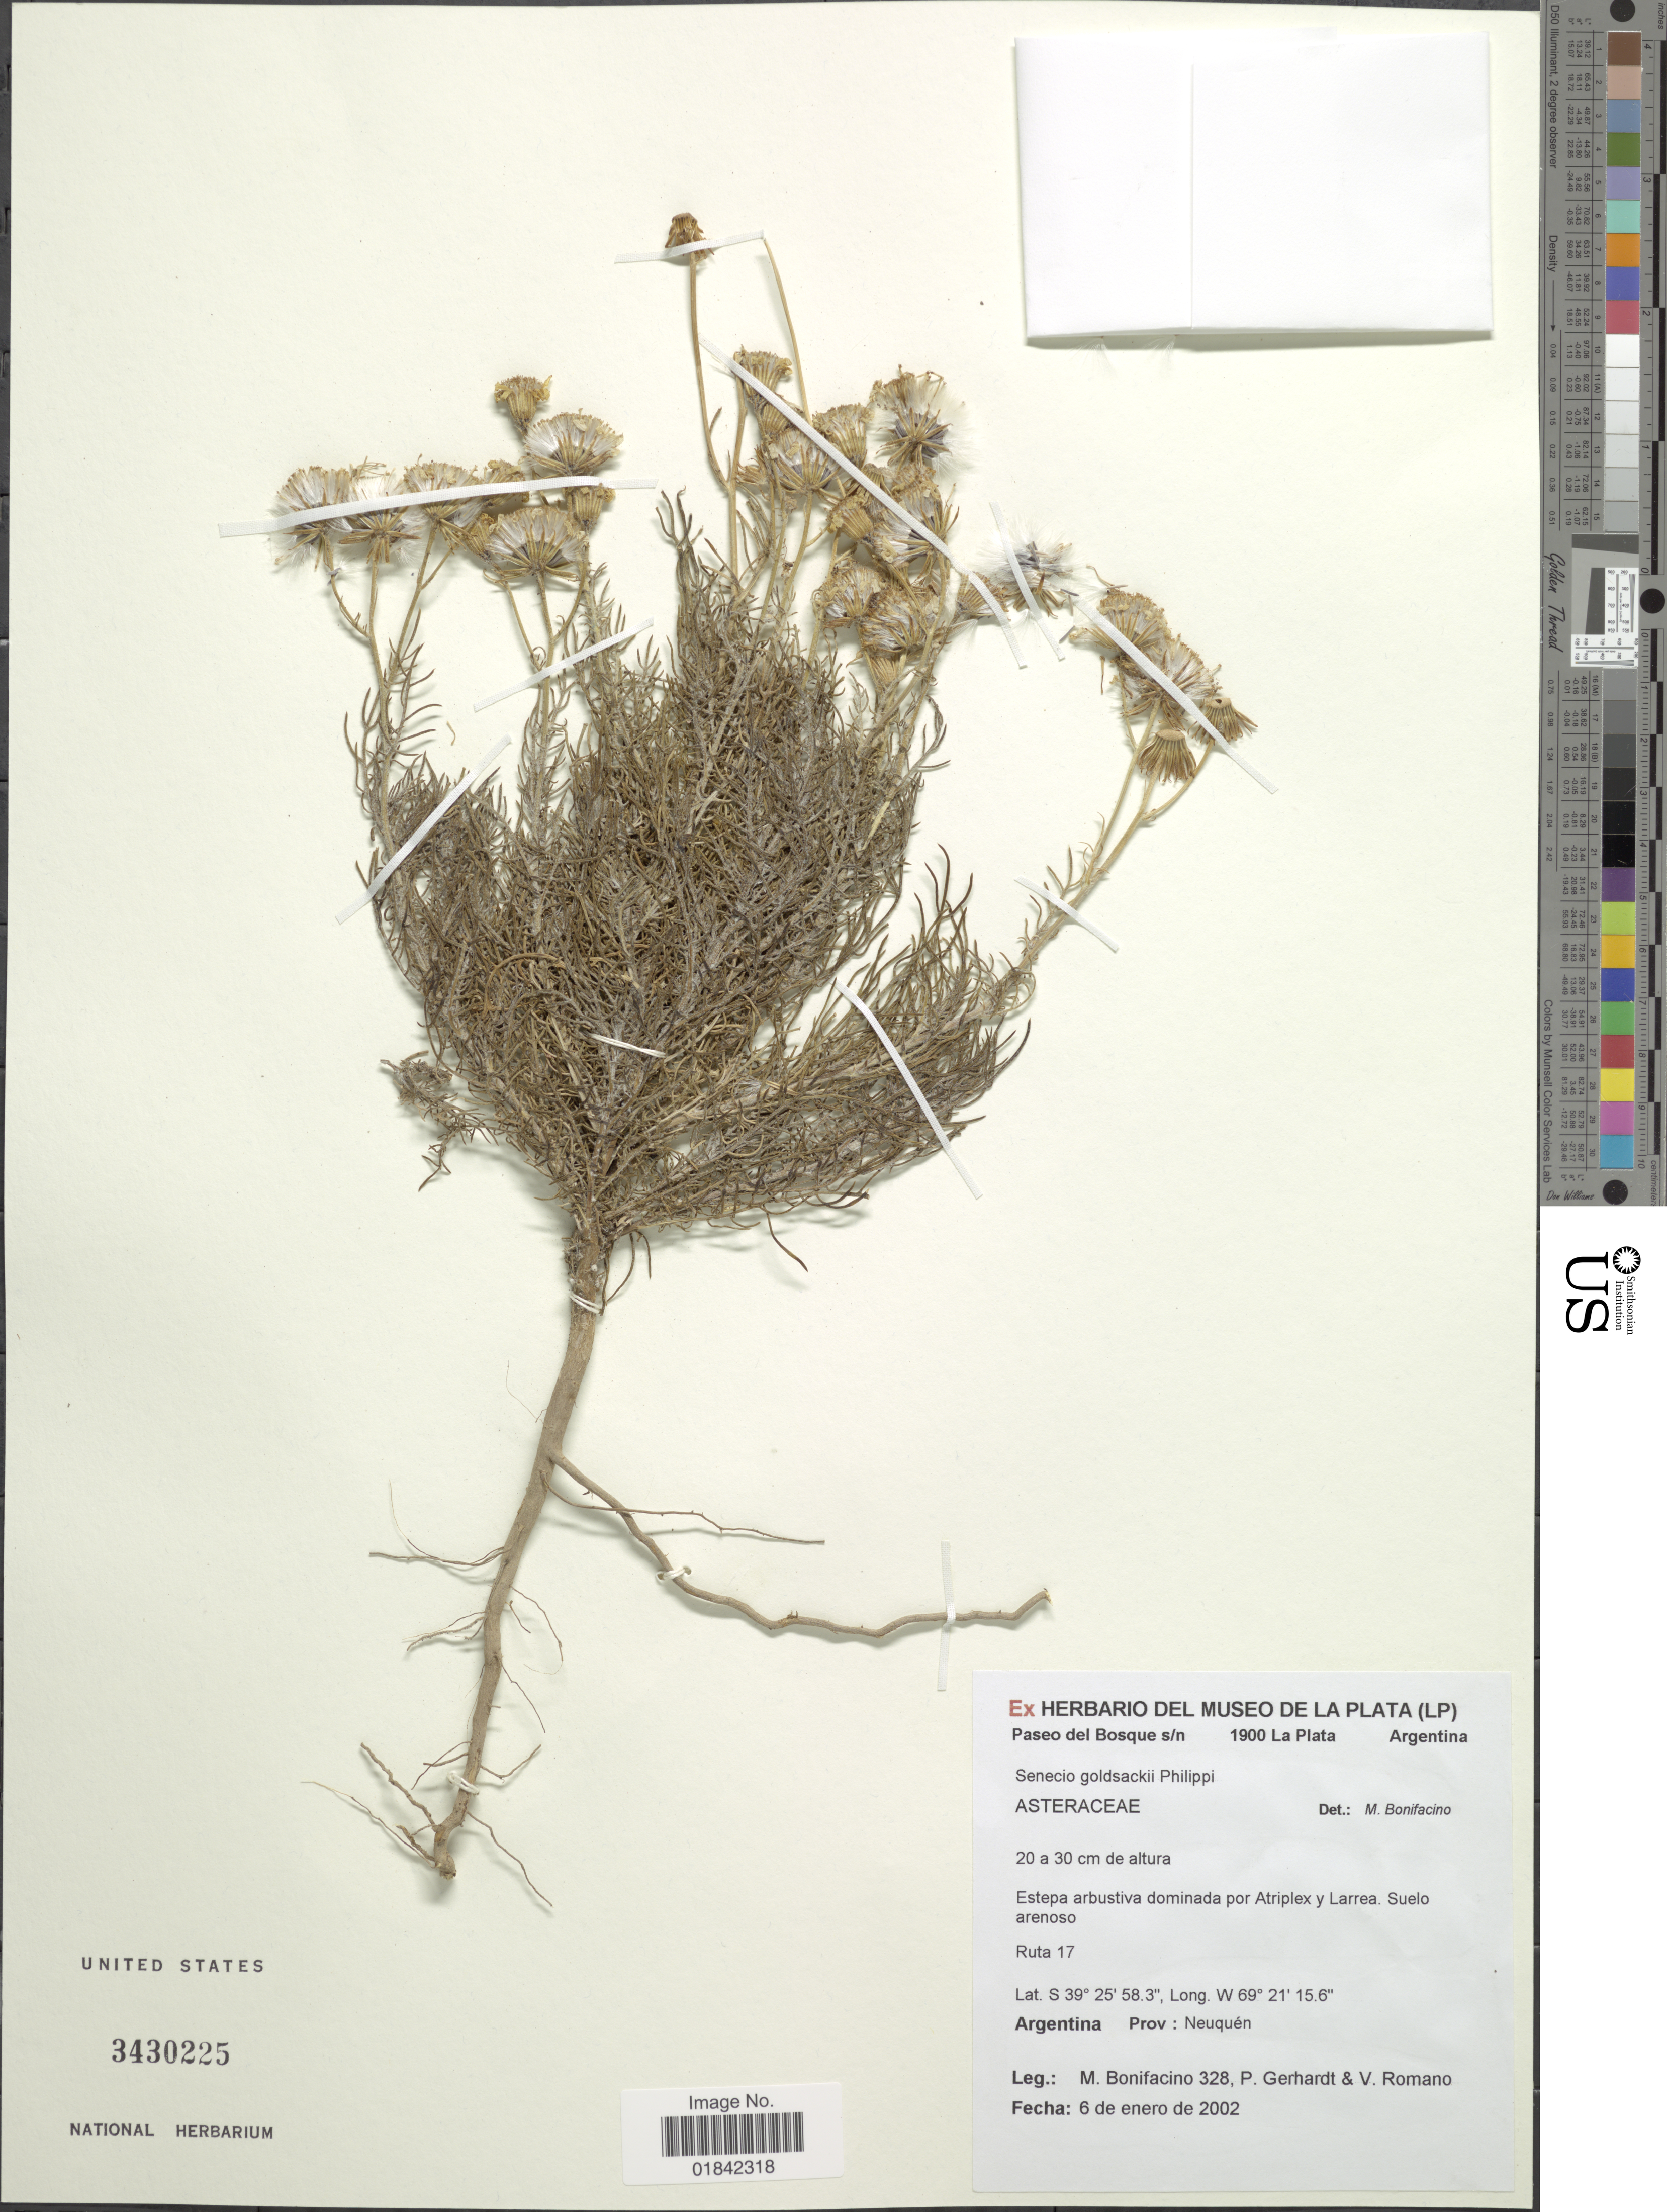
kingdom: Plantae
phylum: Tracheophyta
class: Magnoliopsida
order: Asterales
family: Asteraceae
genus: Senecio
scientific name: Senecio goldsackii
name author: Phil.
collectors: M. Bonifacino, P. Gerhardt & V. Romano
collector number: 0328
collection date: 2002-01-06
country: Argentina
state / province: Neuquen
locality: Paseo del Bosque, Estepa arbustiva dominada por Atriplex y Larrea, Suelo arenoso, Ruta 17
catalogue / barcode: US 3430225